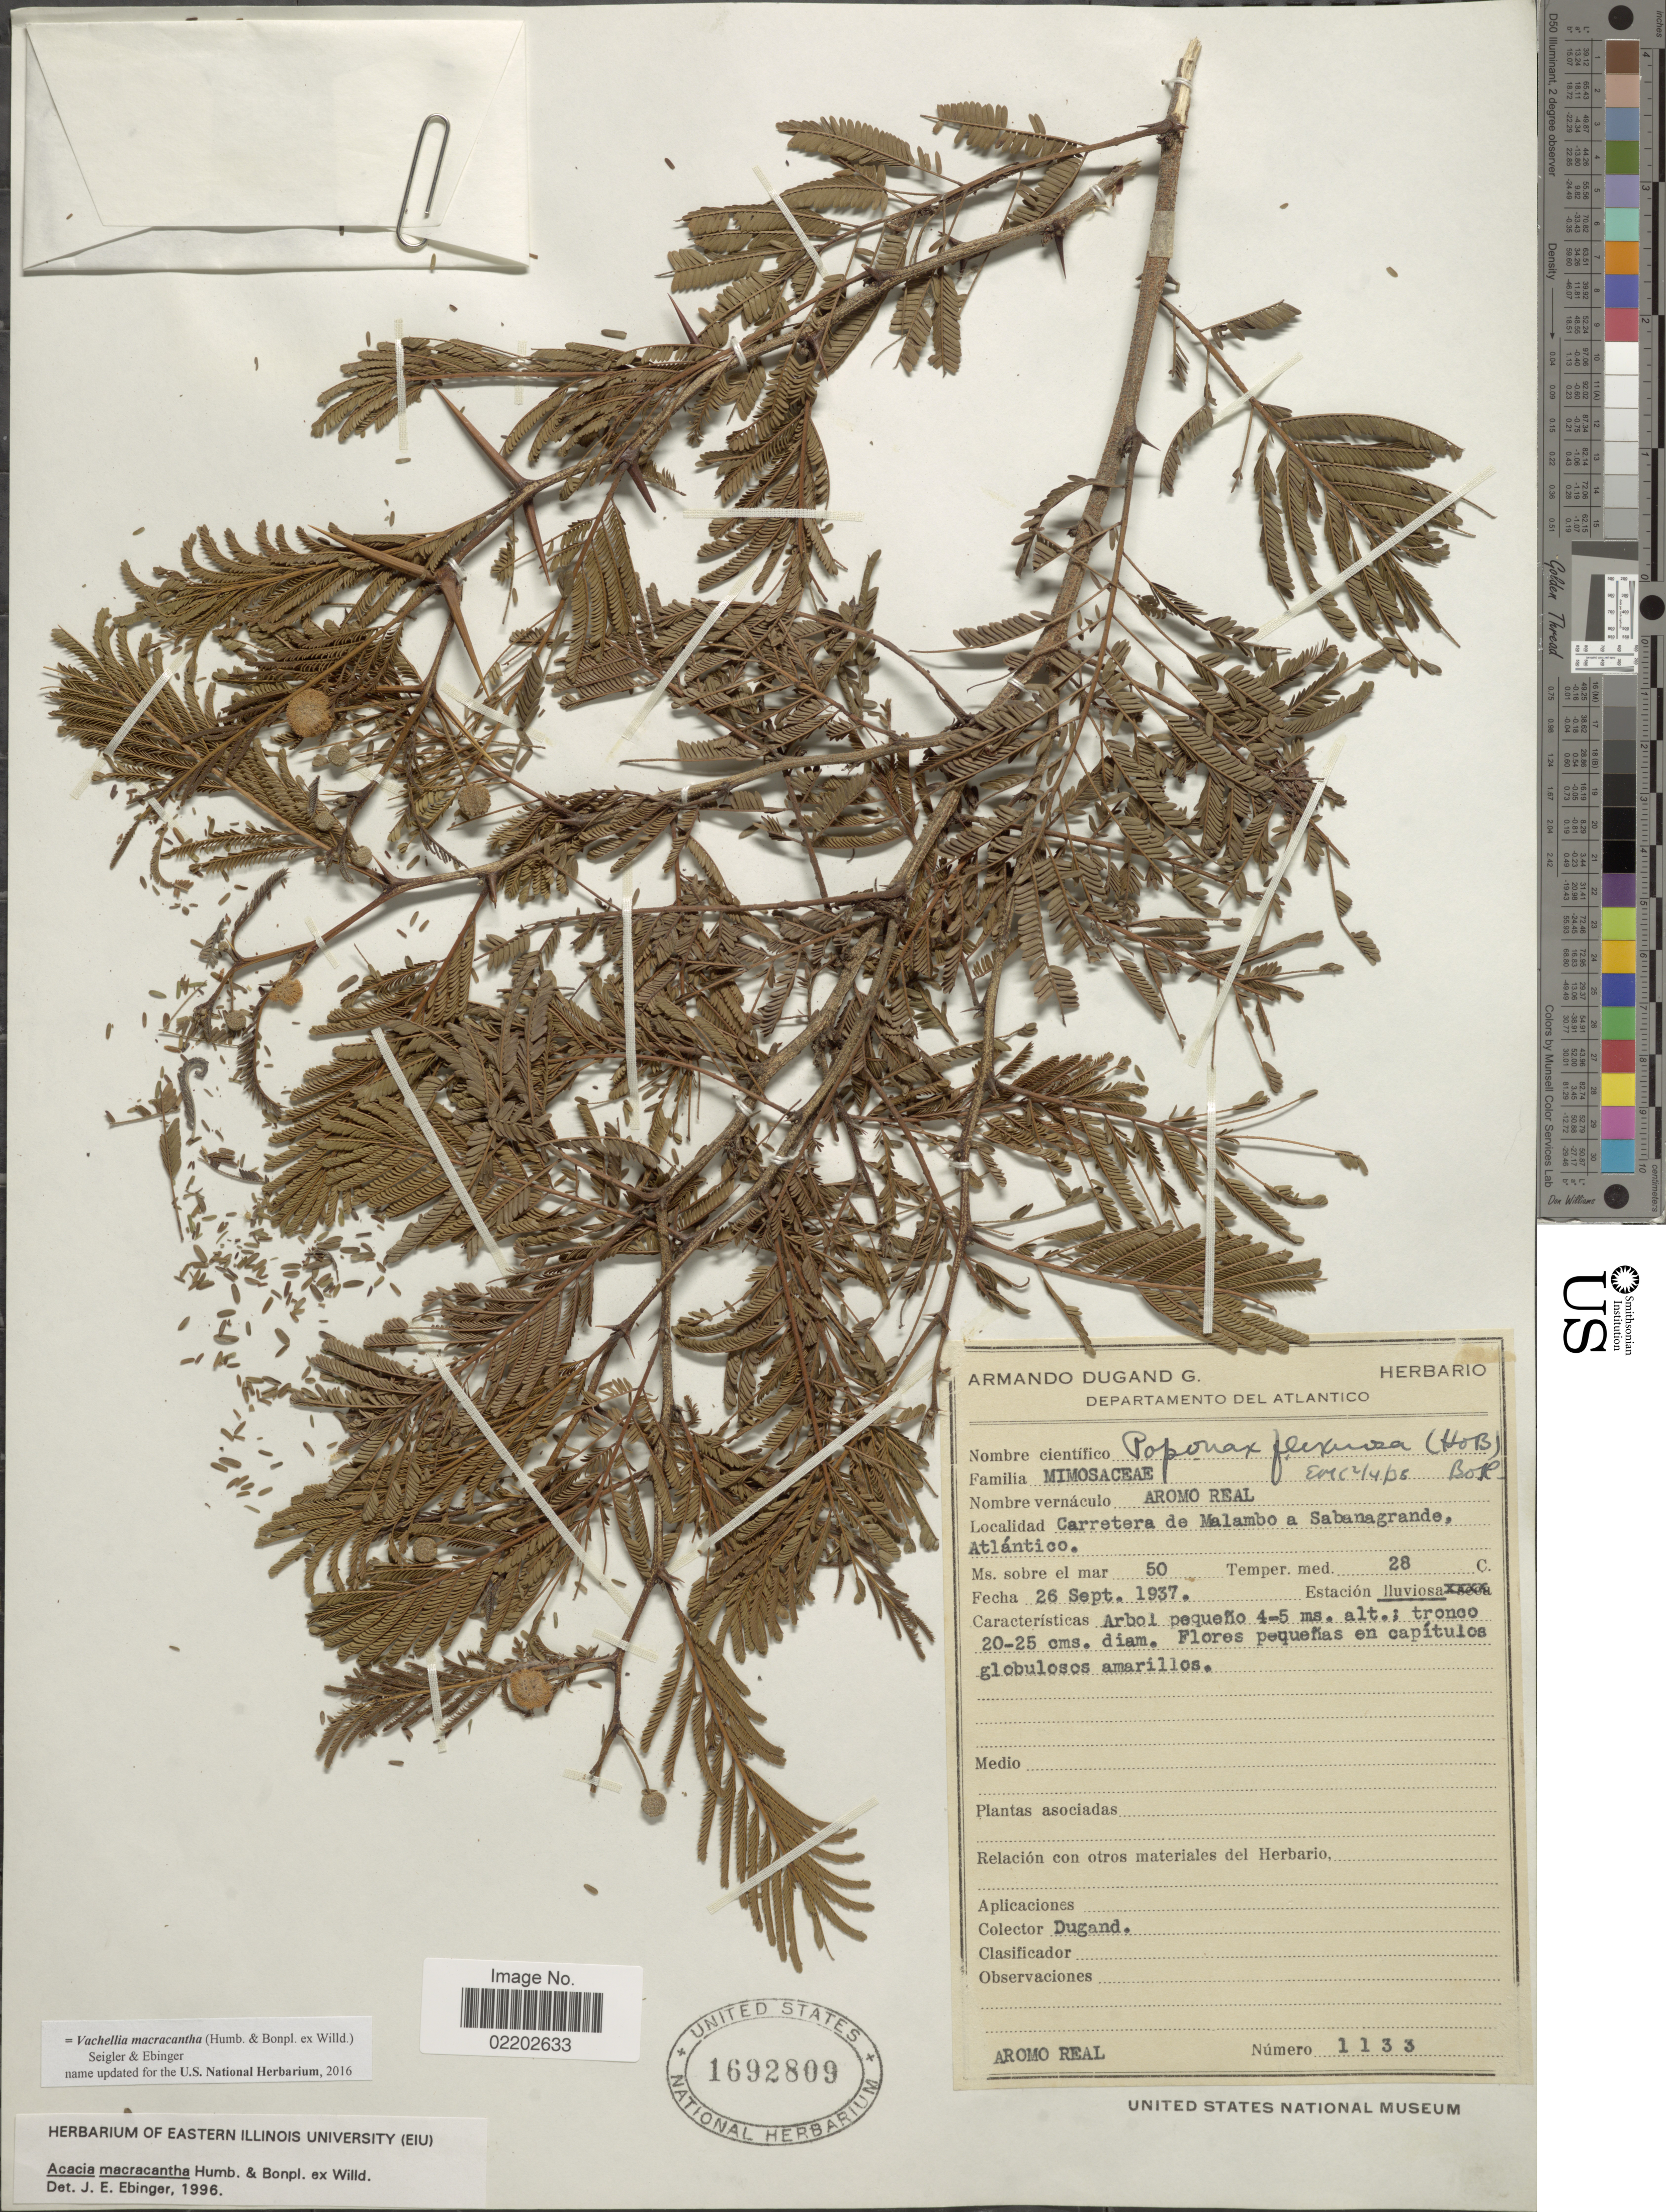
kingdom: Plantae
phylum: Tracheophyta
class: Magnoliopsida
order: Fabales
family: Fabaceae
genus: Vachellia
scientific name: Vachellia macracantha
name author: (Humb. & Bonpl. ex Willd.) Seigler & Ebinger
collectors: A. Dugand G.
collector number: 1133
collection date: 1937-09-26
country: Colombia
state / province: Atlántico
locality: Departamento del Atlantico. Carretera de Malambo a Sabanagrande, Atlantico.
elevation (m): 50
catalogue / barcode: US 1692809